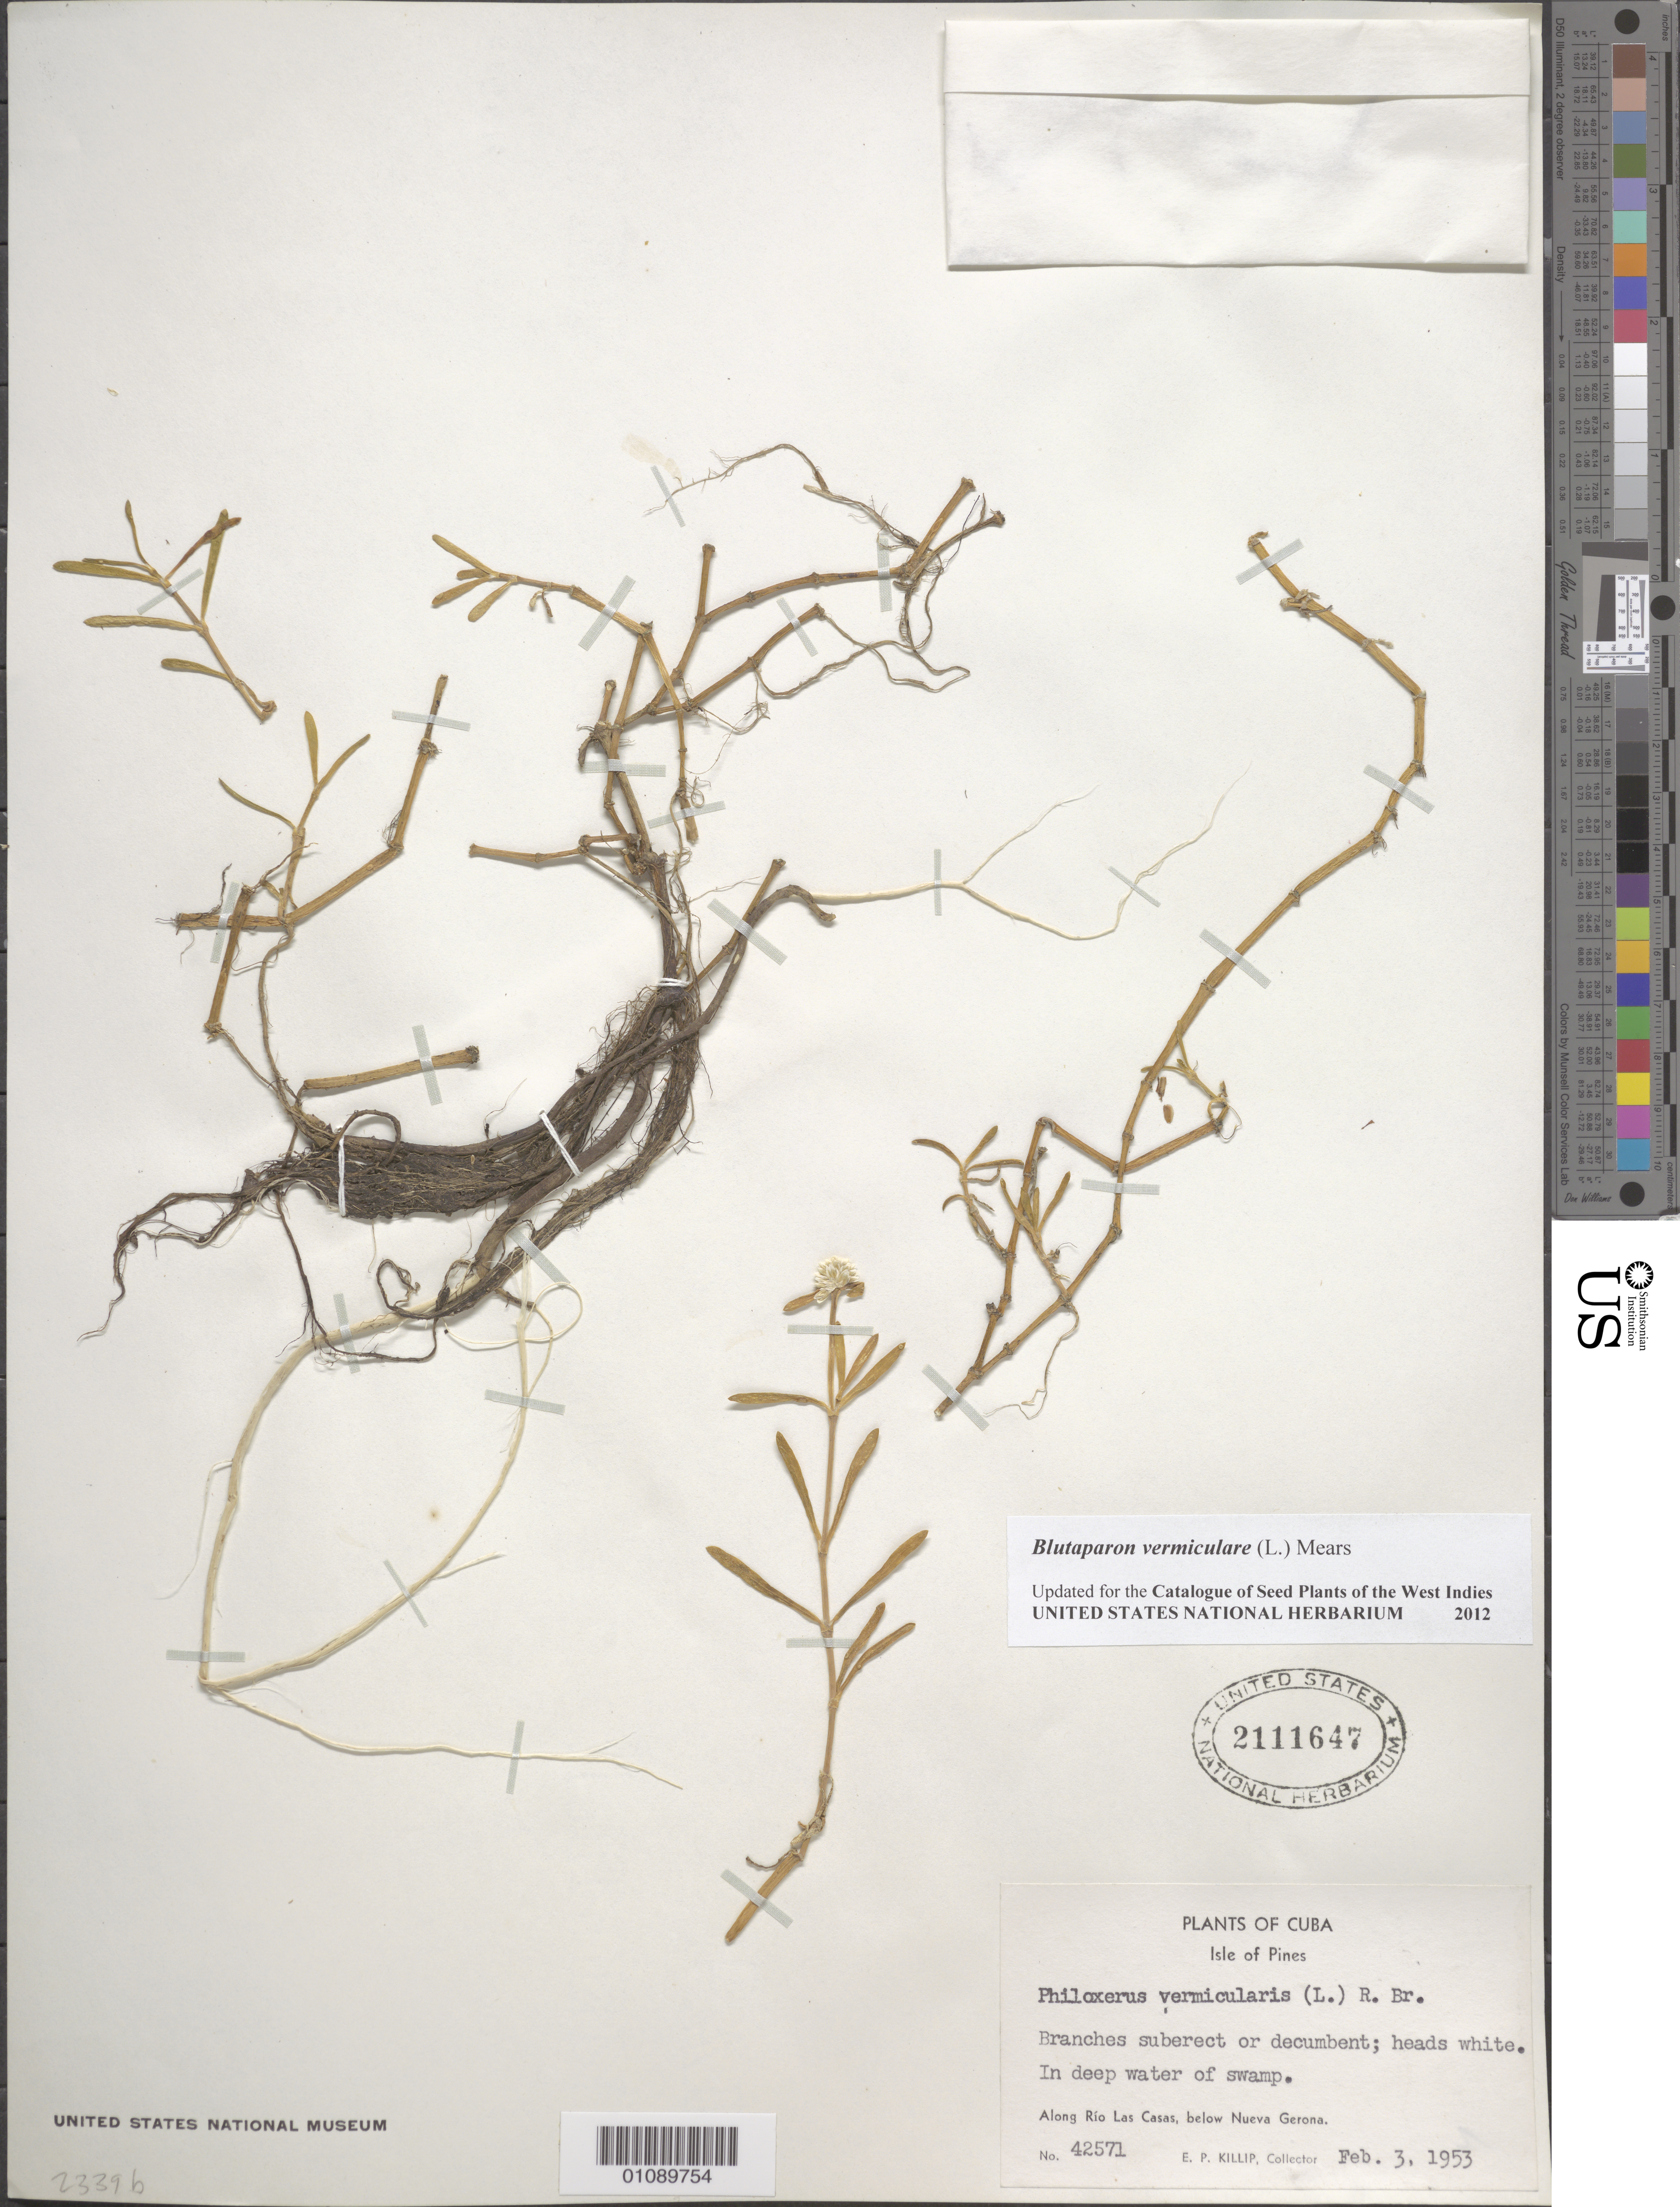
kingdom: Plantae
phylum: Tracheophyta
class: Magnoliopsida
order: Caryophyllales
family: Amaranthaceae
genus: Gomphrena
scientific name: Gomphrena vermicularis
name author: L.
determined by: Strong, Mark T., (BOT), Smithsonian Institution - National Museum of Natural History (UNITED STATES)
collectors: E. P. Killip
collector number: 42371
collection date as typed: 03 Feb 1953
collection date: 1953-02-03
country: Cuba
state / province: Isla de La Juventud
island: Isla de la Juventud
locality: Isle of Pines, Along Rio Las Casas, below Nueva Gerona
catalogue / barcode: US 211647